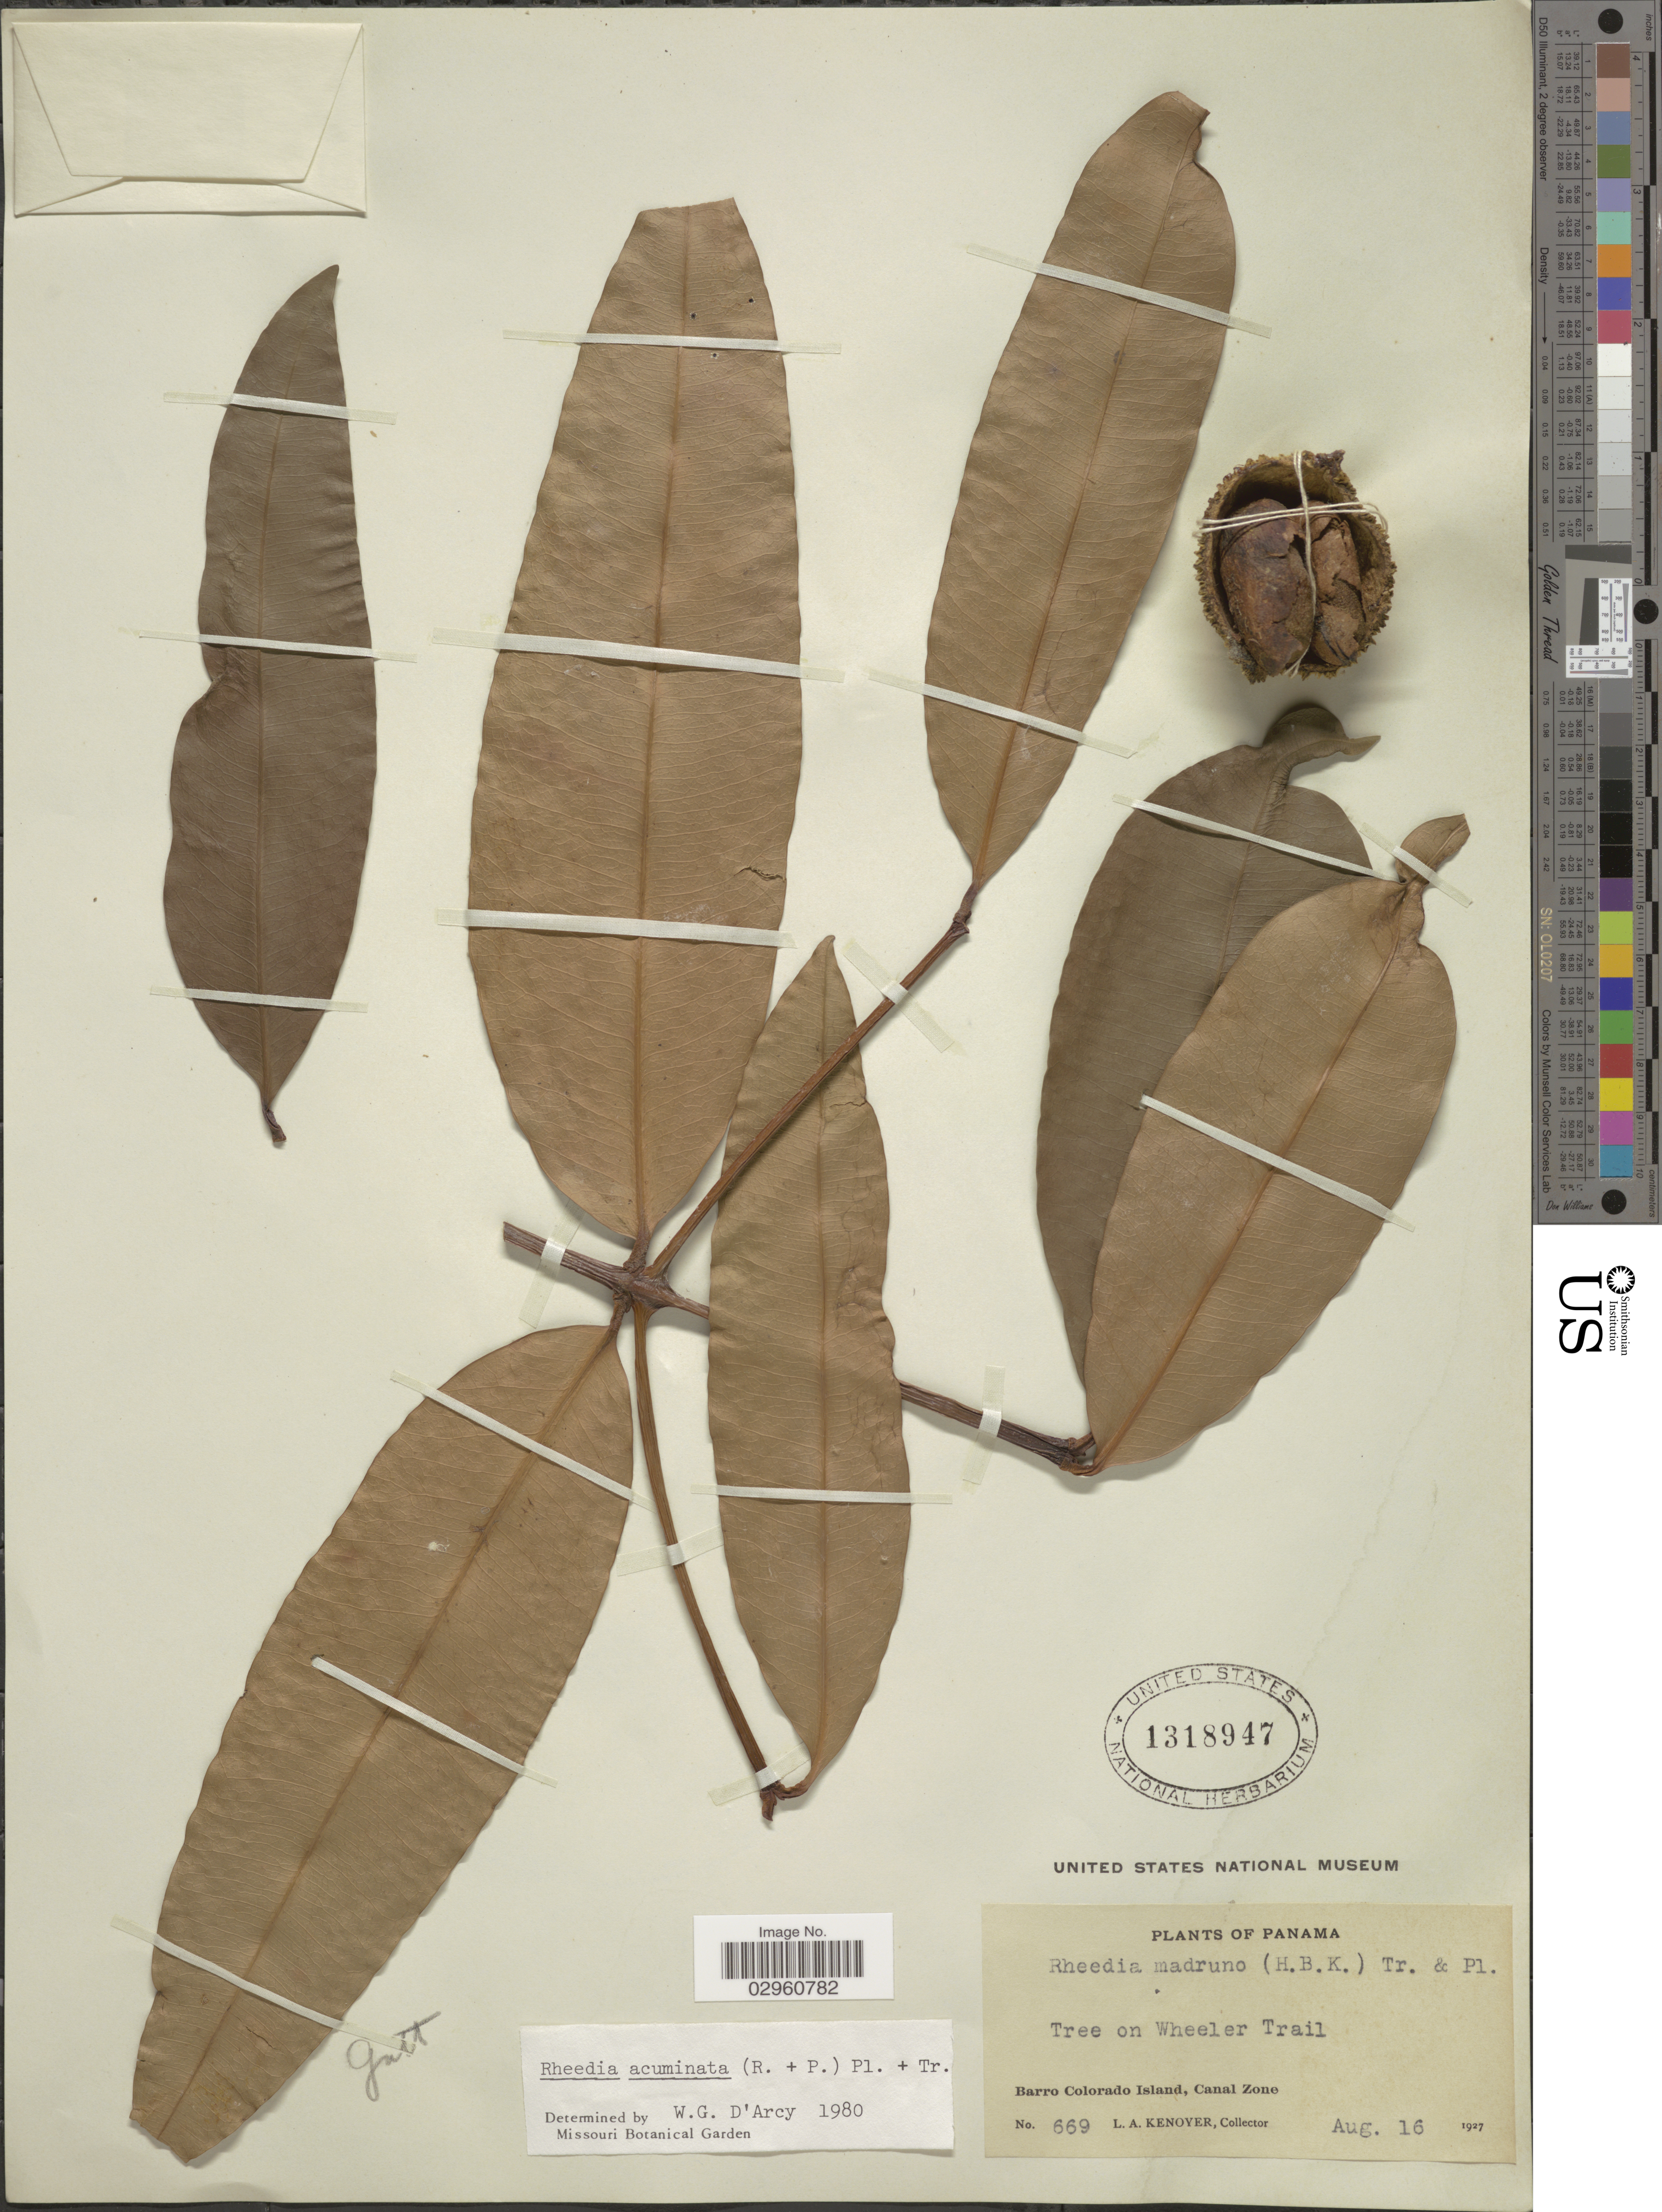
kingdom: Plantae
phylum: Tracheophyta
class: Magnoliopsida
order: Malpighiales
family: Clusiaceae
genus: Garcinia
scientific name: Garcinia madruno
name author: (Kunth) Hammel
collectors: L. A. Kenoyer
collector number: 669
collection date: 1927-08-16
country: Panama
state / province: Panamá Oeste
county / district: Canal Zone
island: Barro Colorado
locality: Tree on Wheeler Trail. Barro Colorado Island, Canal Zone.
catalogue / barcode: US 1318947